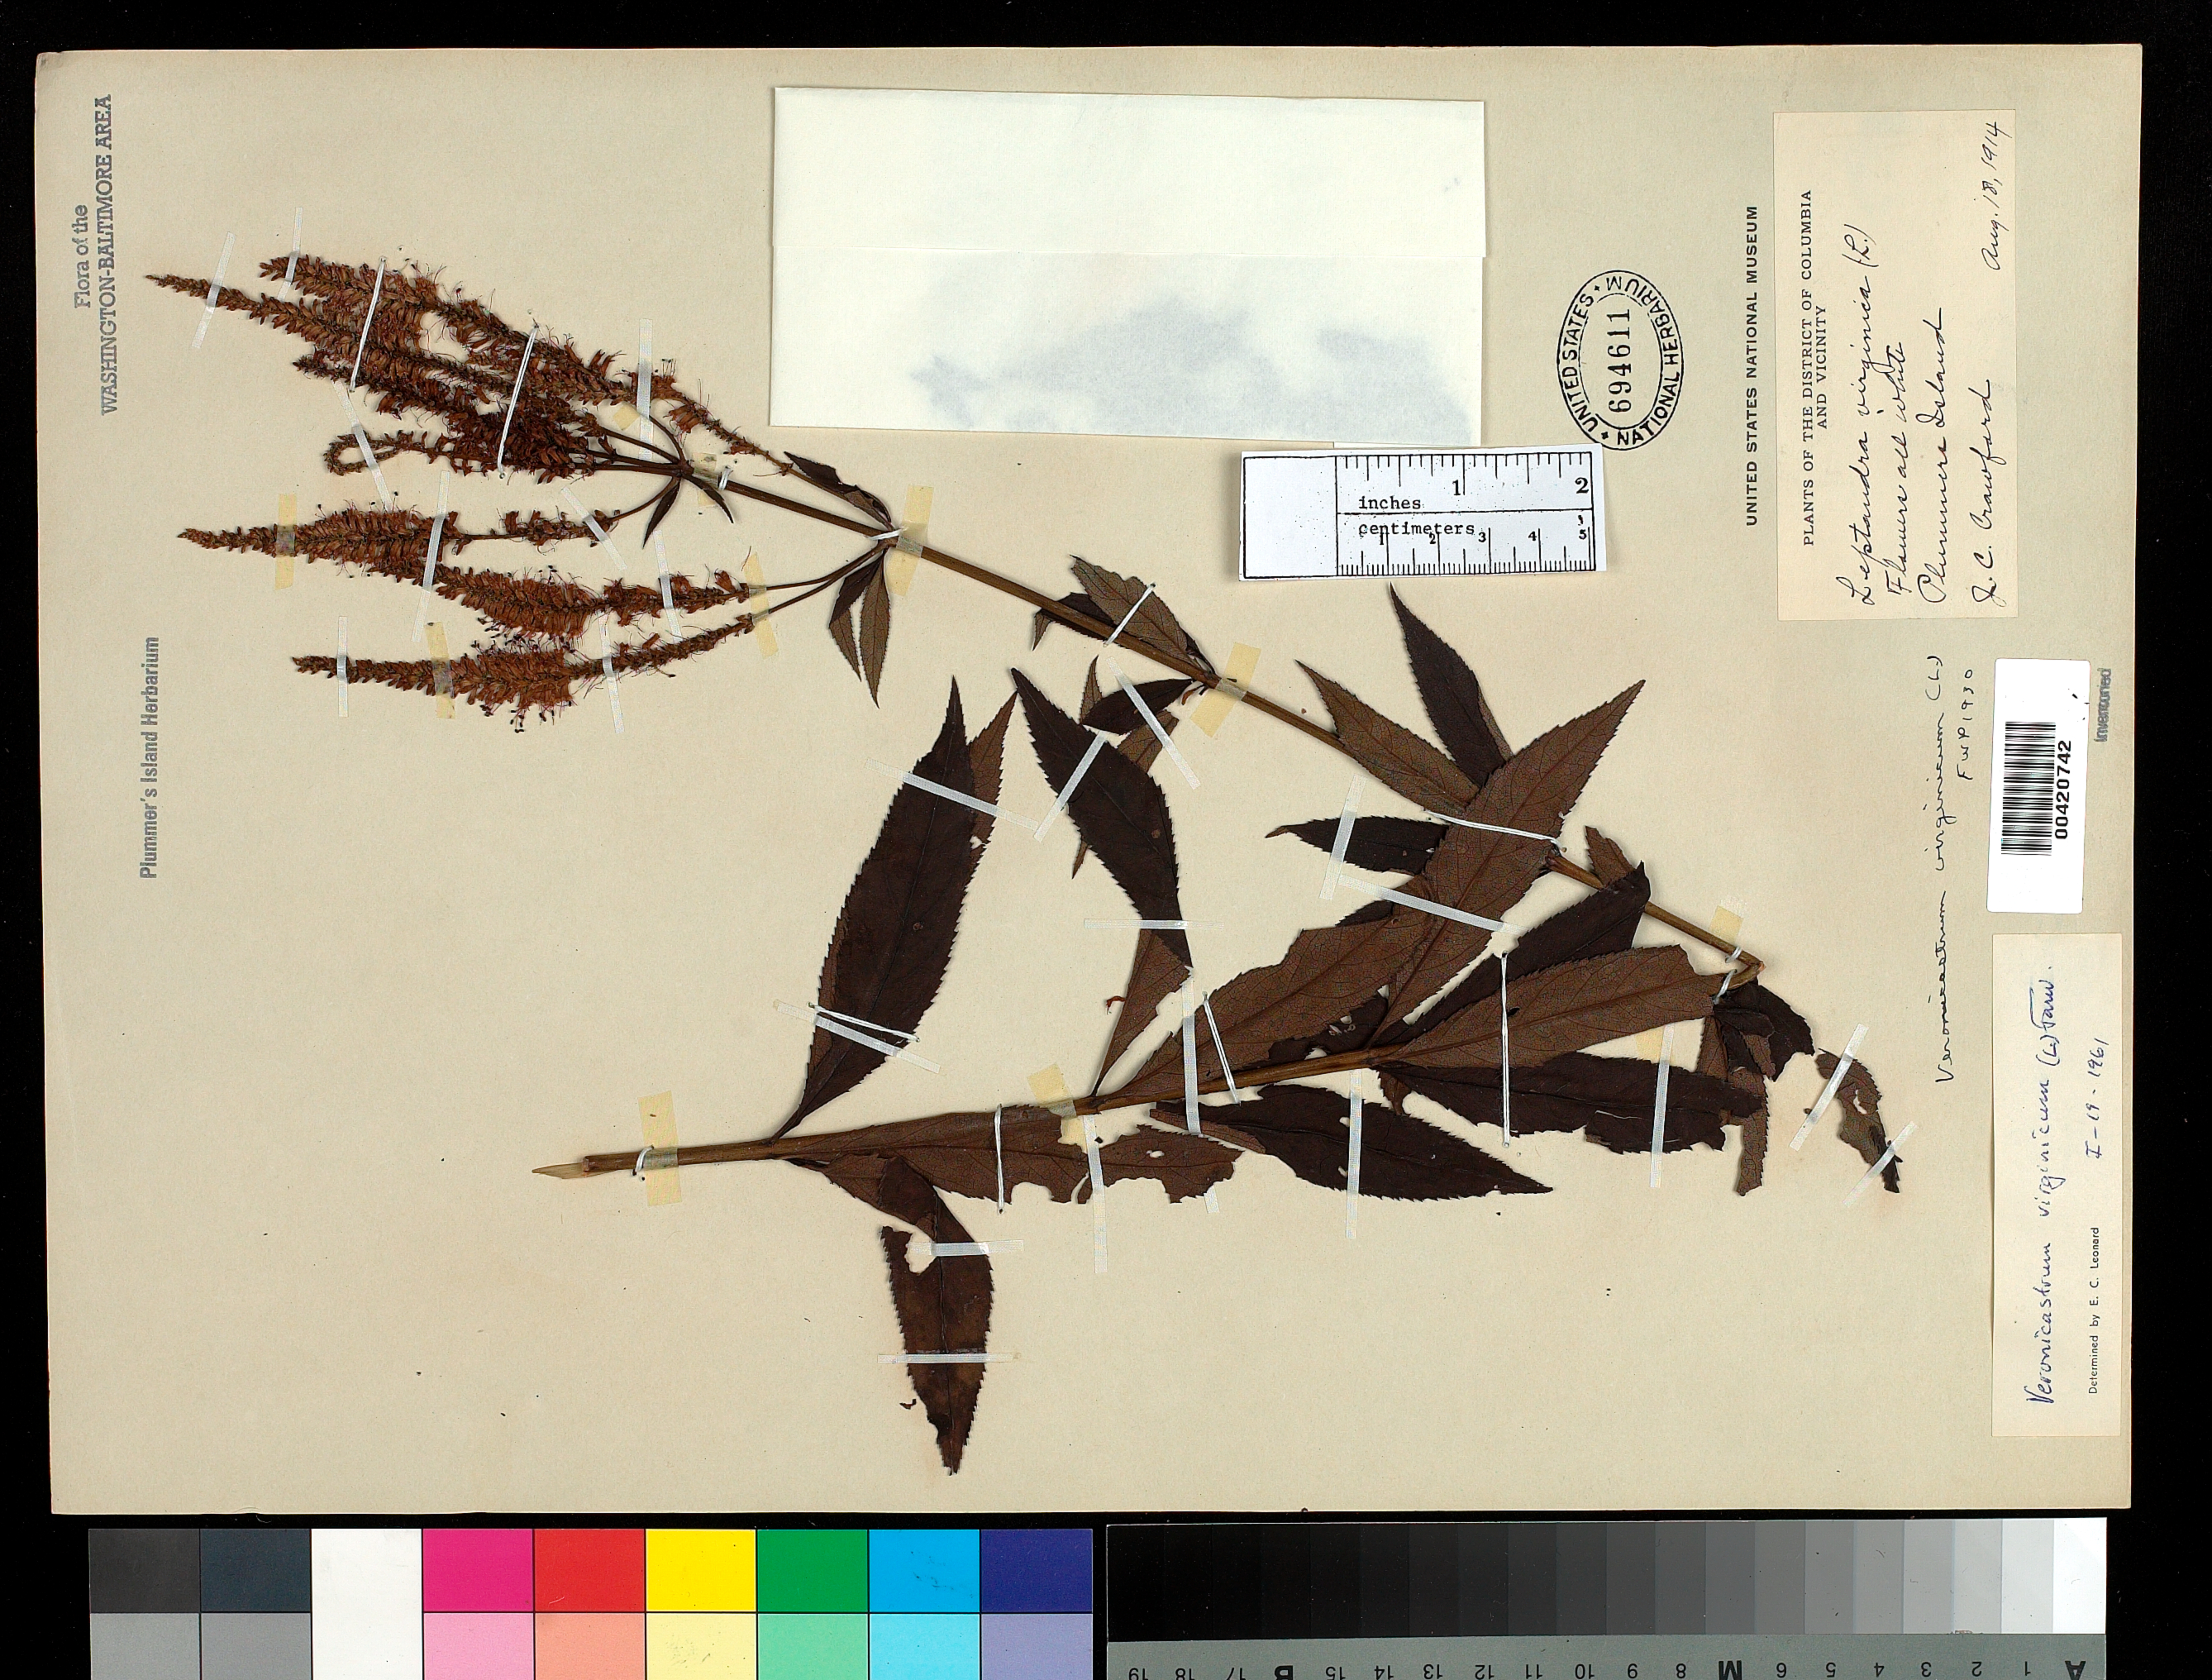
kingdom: Plantae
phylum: Tracheophyta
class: Magnoliopsida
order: Lamiales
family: Plantaginaceae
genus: Veronicastrum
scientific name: Veronicastrum virginicum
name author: (L.) Farw.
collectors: J. Crawford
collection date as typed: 18 Aug 1914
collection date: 1914-08-18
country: United States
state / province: Maryland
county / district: Montgomery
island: Plummers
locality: Plummer's Island C. & O. Canal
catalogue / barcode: US 694611